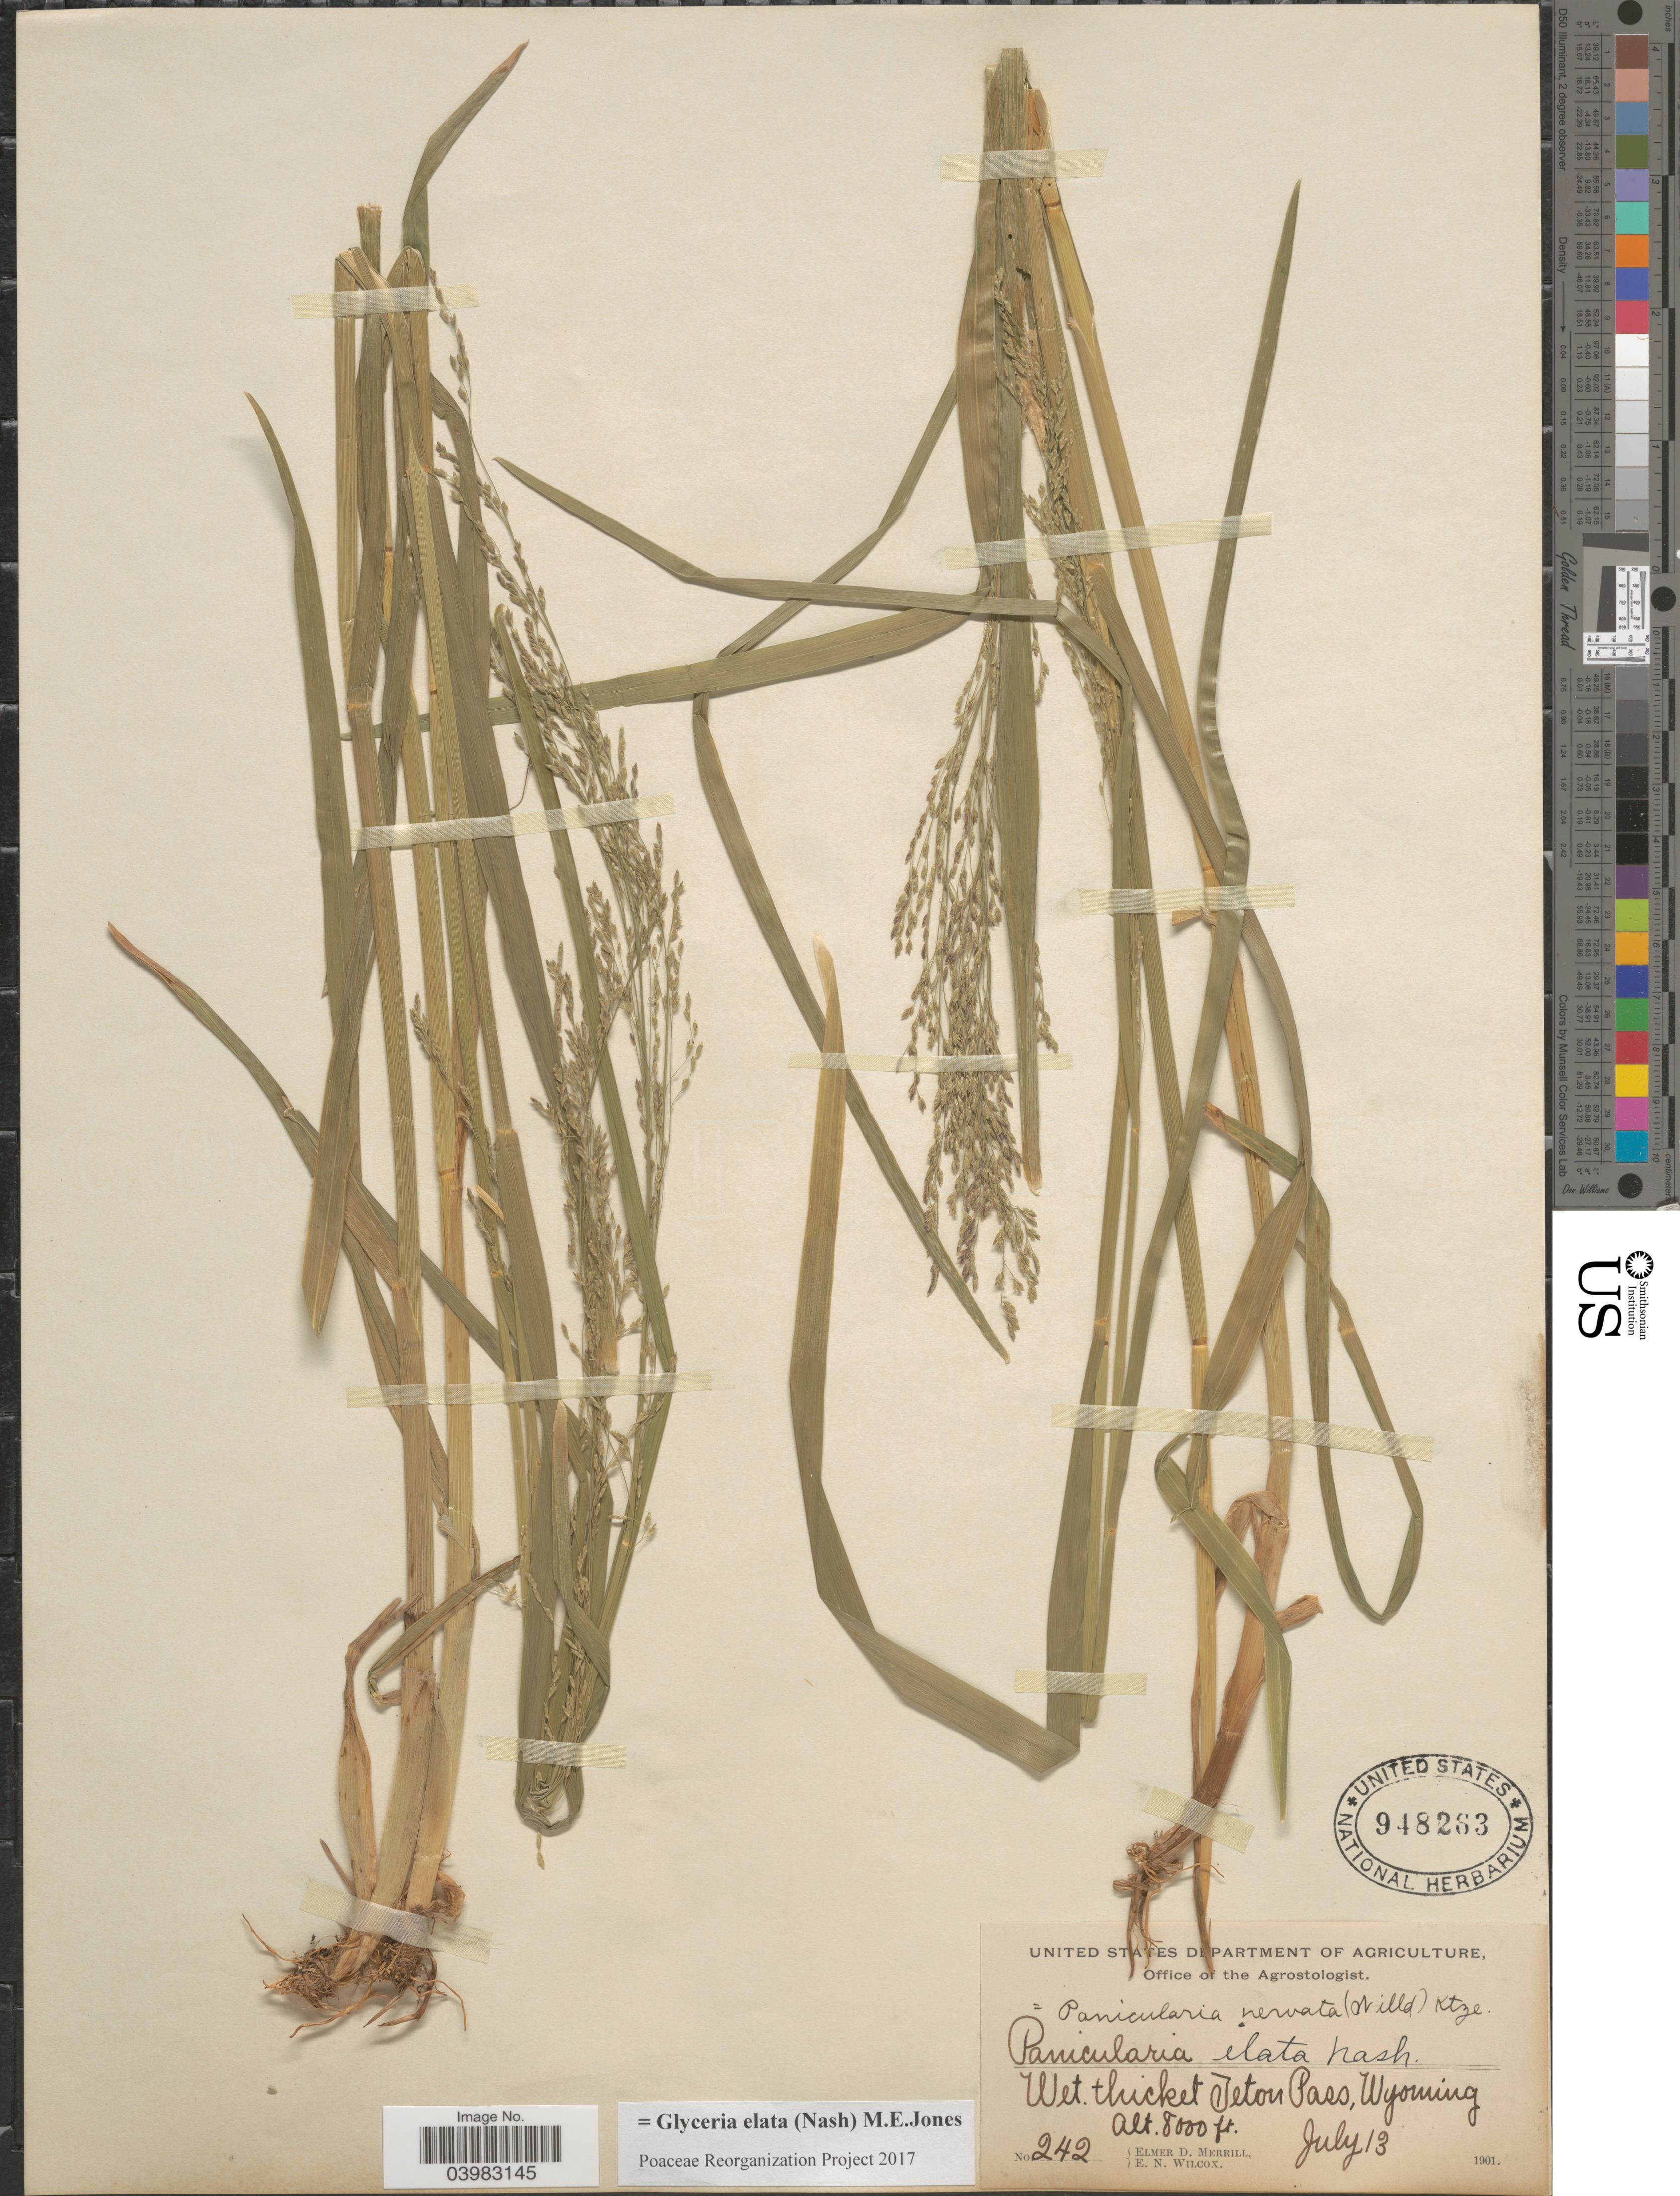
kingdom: Plantae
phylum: Tracheophyta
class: Liliopsida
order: Poales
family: Poaceae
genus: Glyceria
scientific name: Glyceria elata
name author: (Nash) M.E. Jones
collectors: E. D. Merrill & E. Wilcox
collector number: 242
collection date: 1901-07-13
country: United States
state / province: Wyoming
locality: Wet thicket Teton Pass.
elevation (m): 2438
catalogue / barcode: US 948263